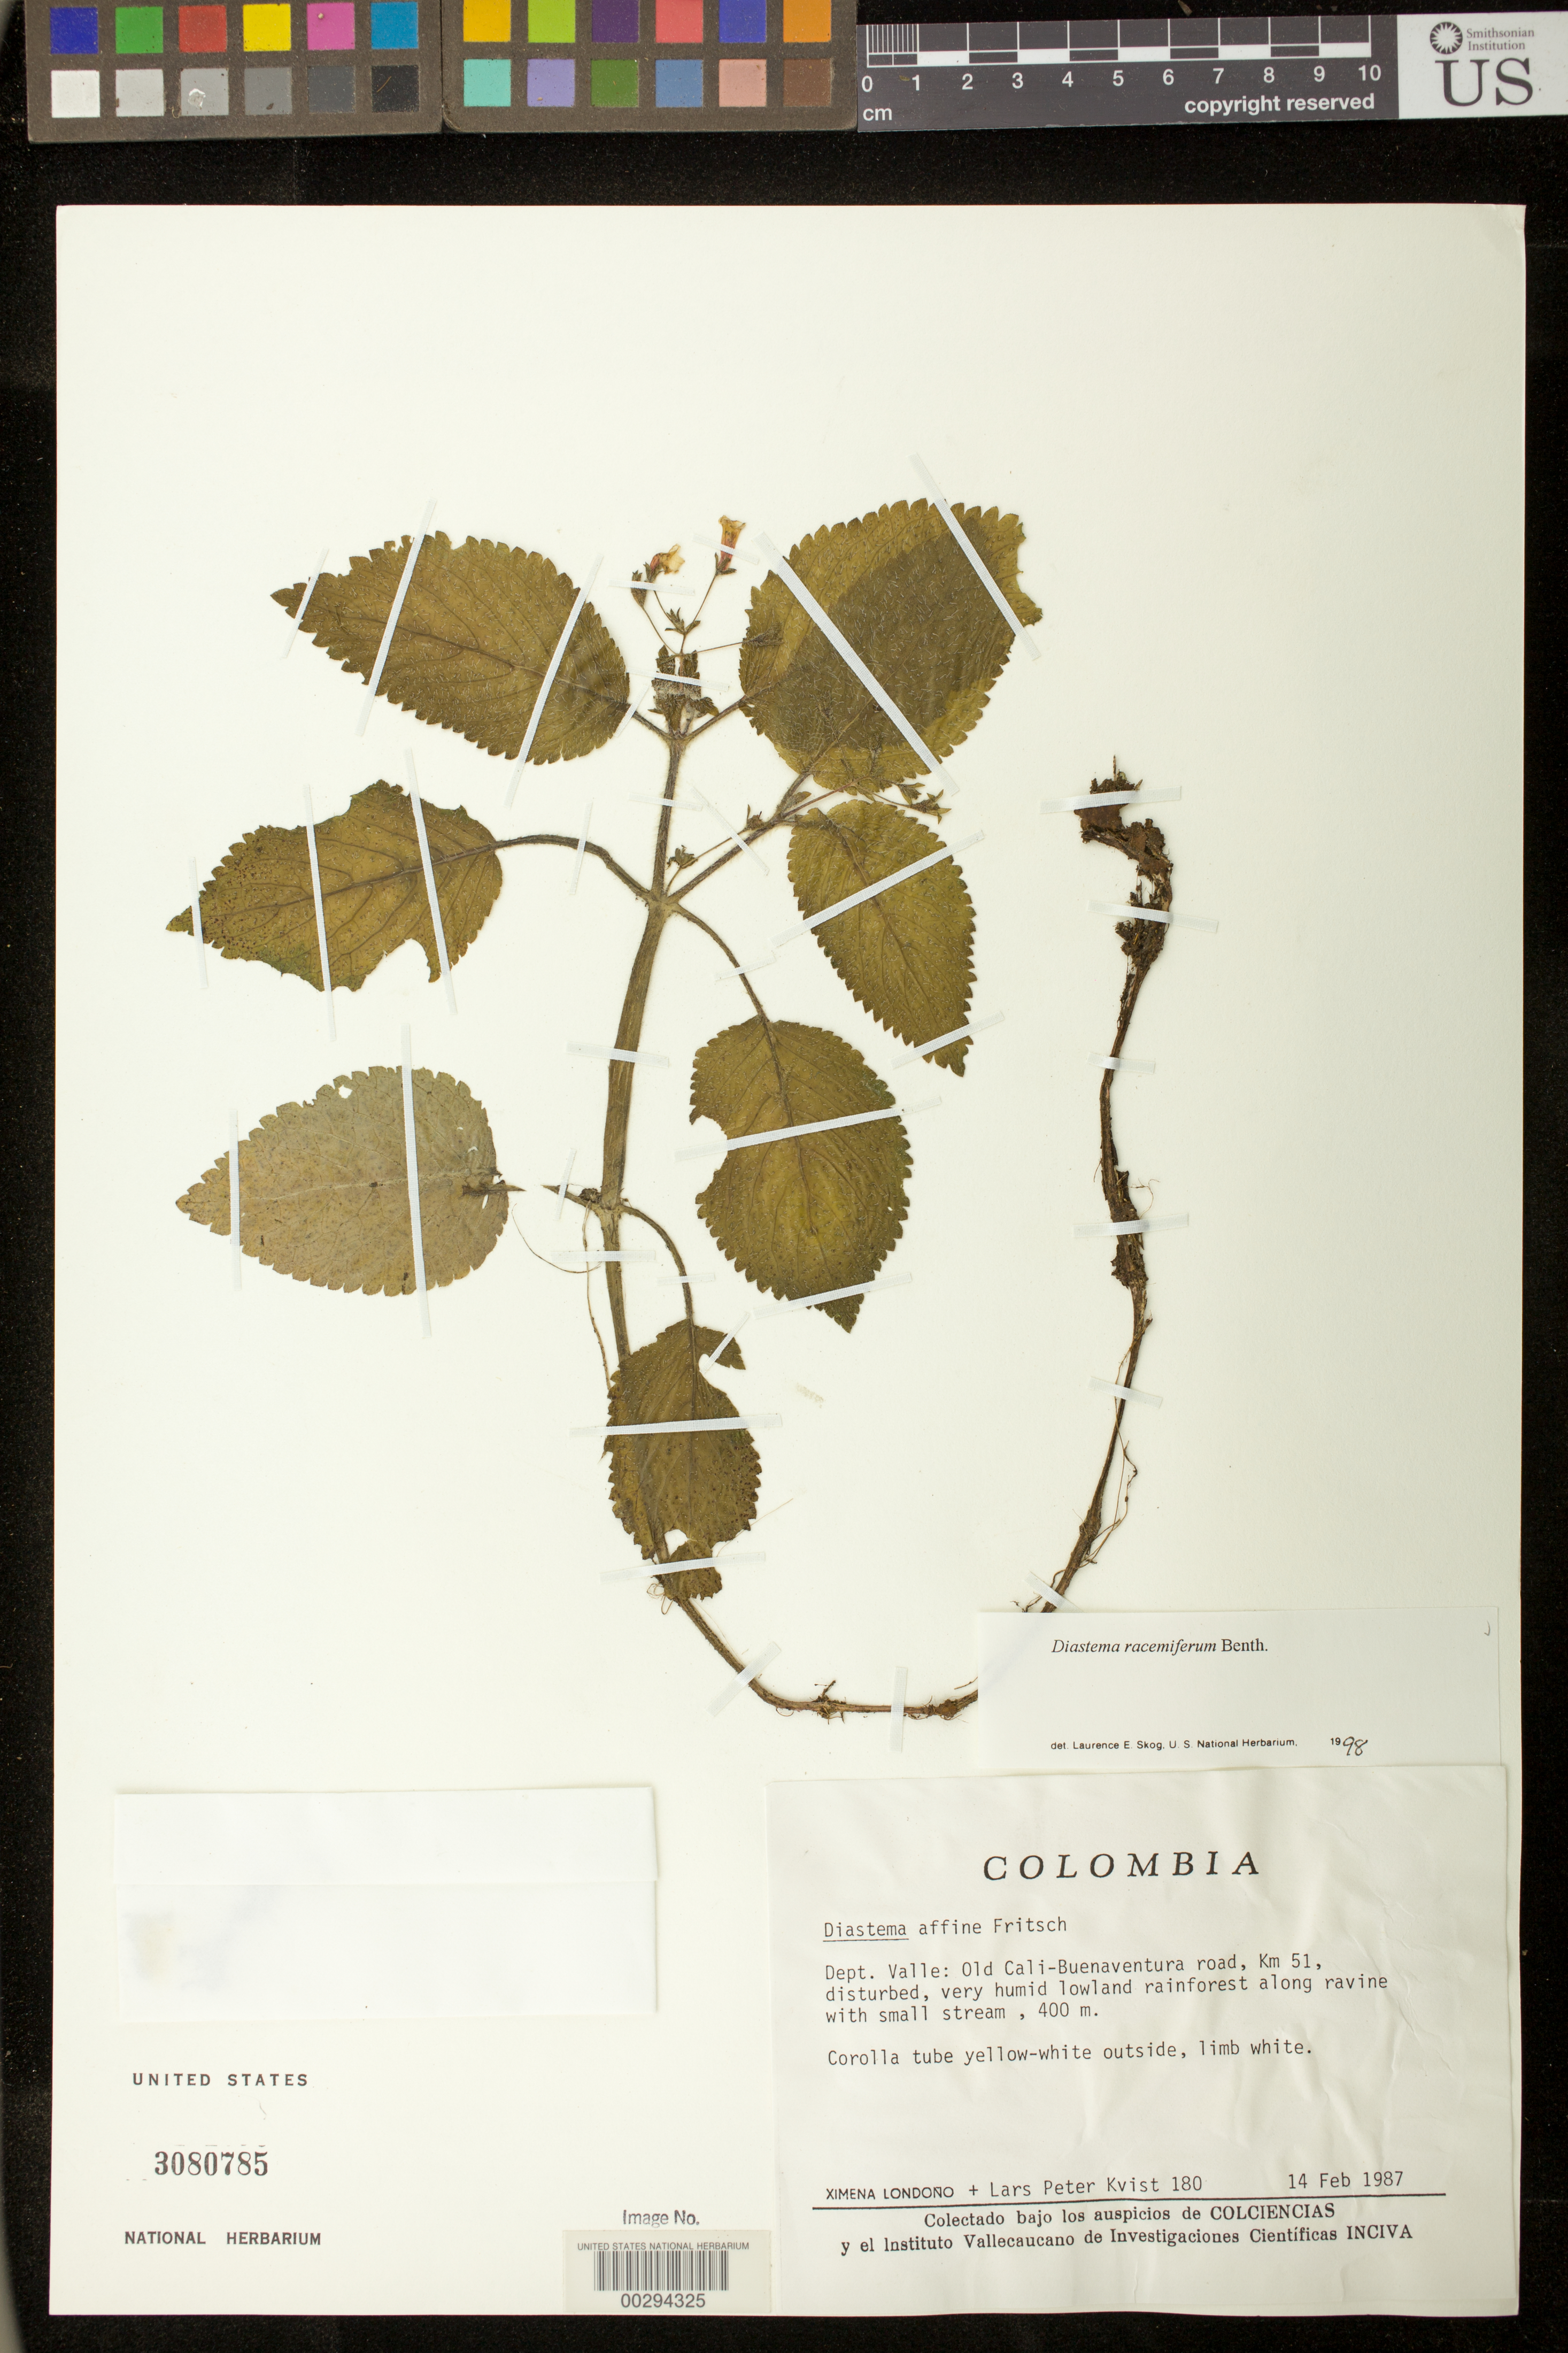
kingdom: Plantae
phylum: Tracheophyta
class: Magnoliopsida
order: Lamiales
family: Gesneriaceae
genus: Diastema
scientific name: Diastema racemiferum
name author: Benth.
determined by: Skog, Laurence E.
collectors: X. Londoño & L. P. Kvist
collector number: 180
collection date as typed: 14 Feb 1987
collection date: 1987-02-14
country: Colombia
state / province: Valle del Cauca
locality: Old Cali-Buenaventura road, km 51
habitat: Disturbed, very humid lowland rainforest along ravine with small stream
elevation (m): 400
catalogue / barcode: US 3080785